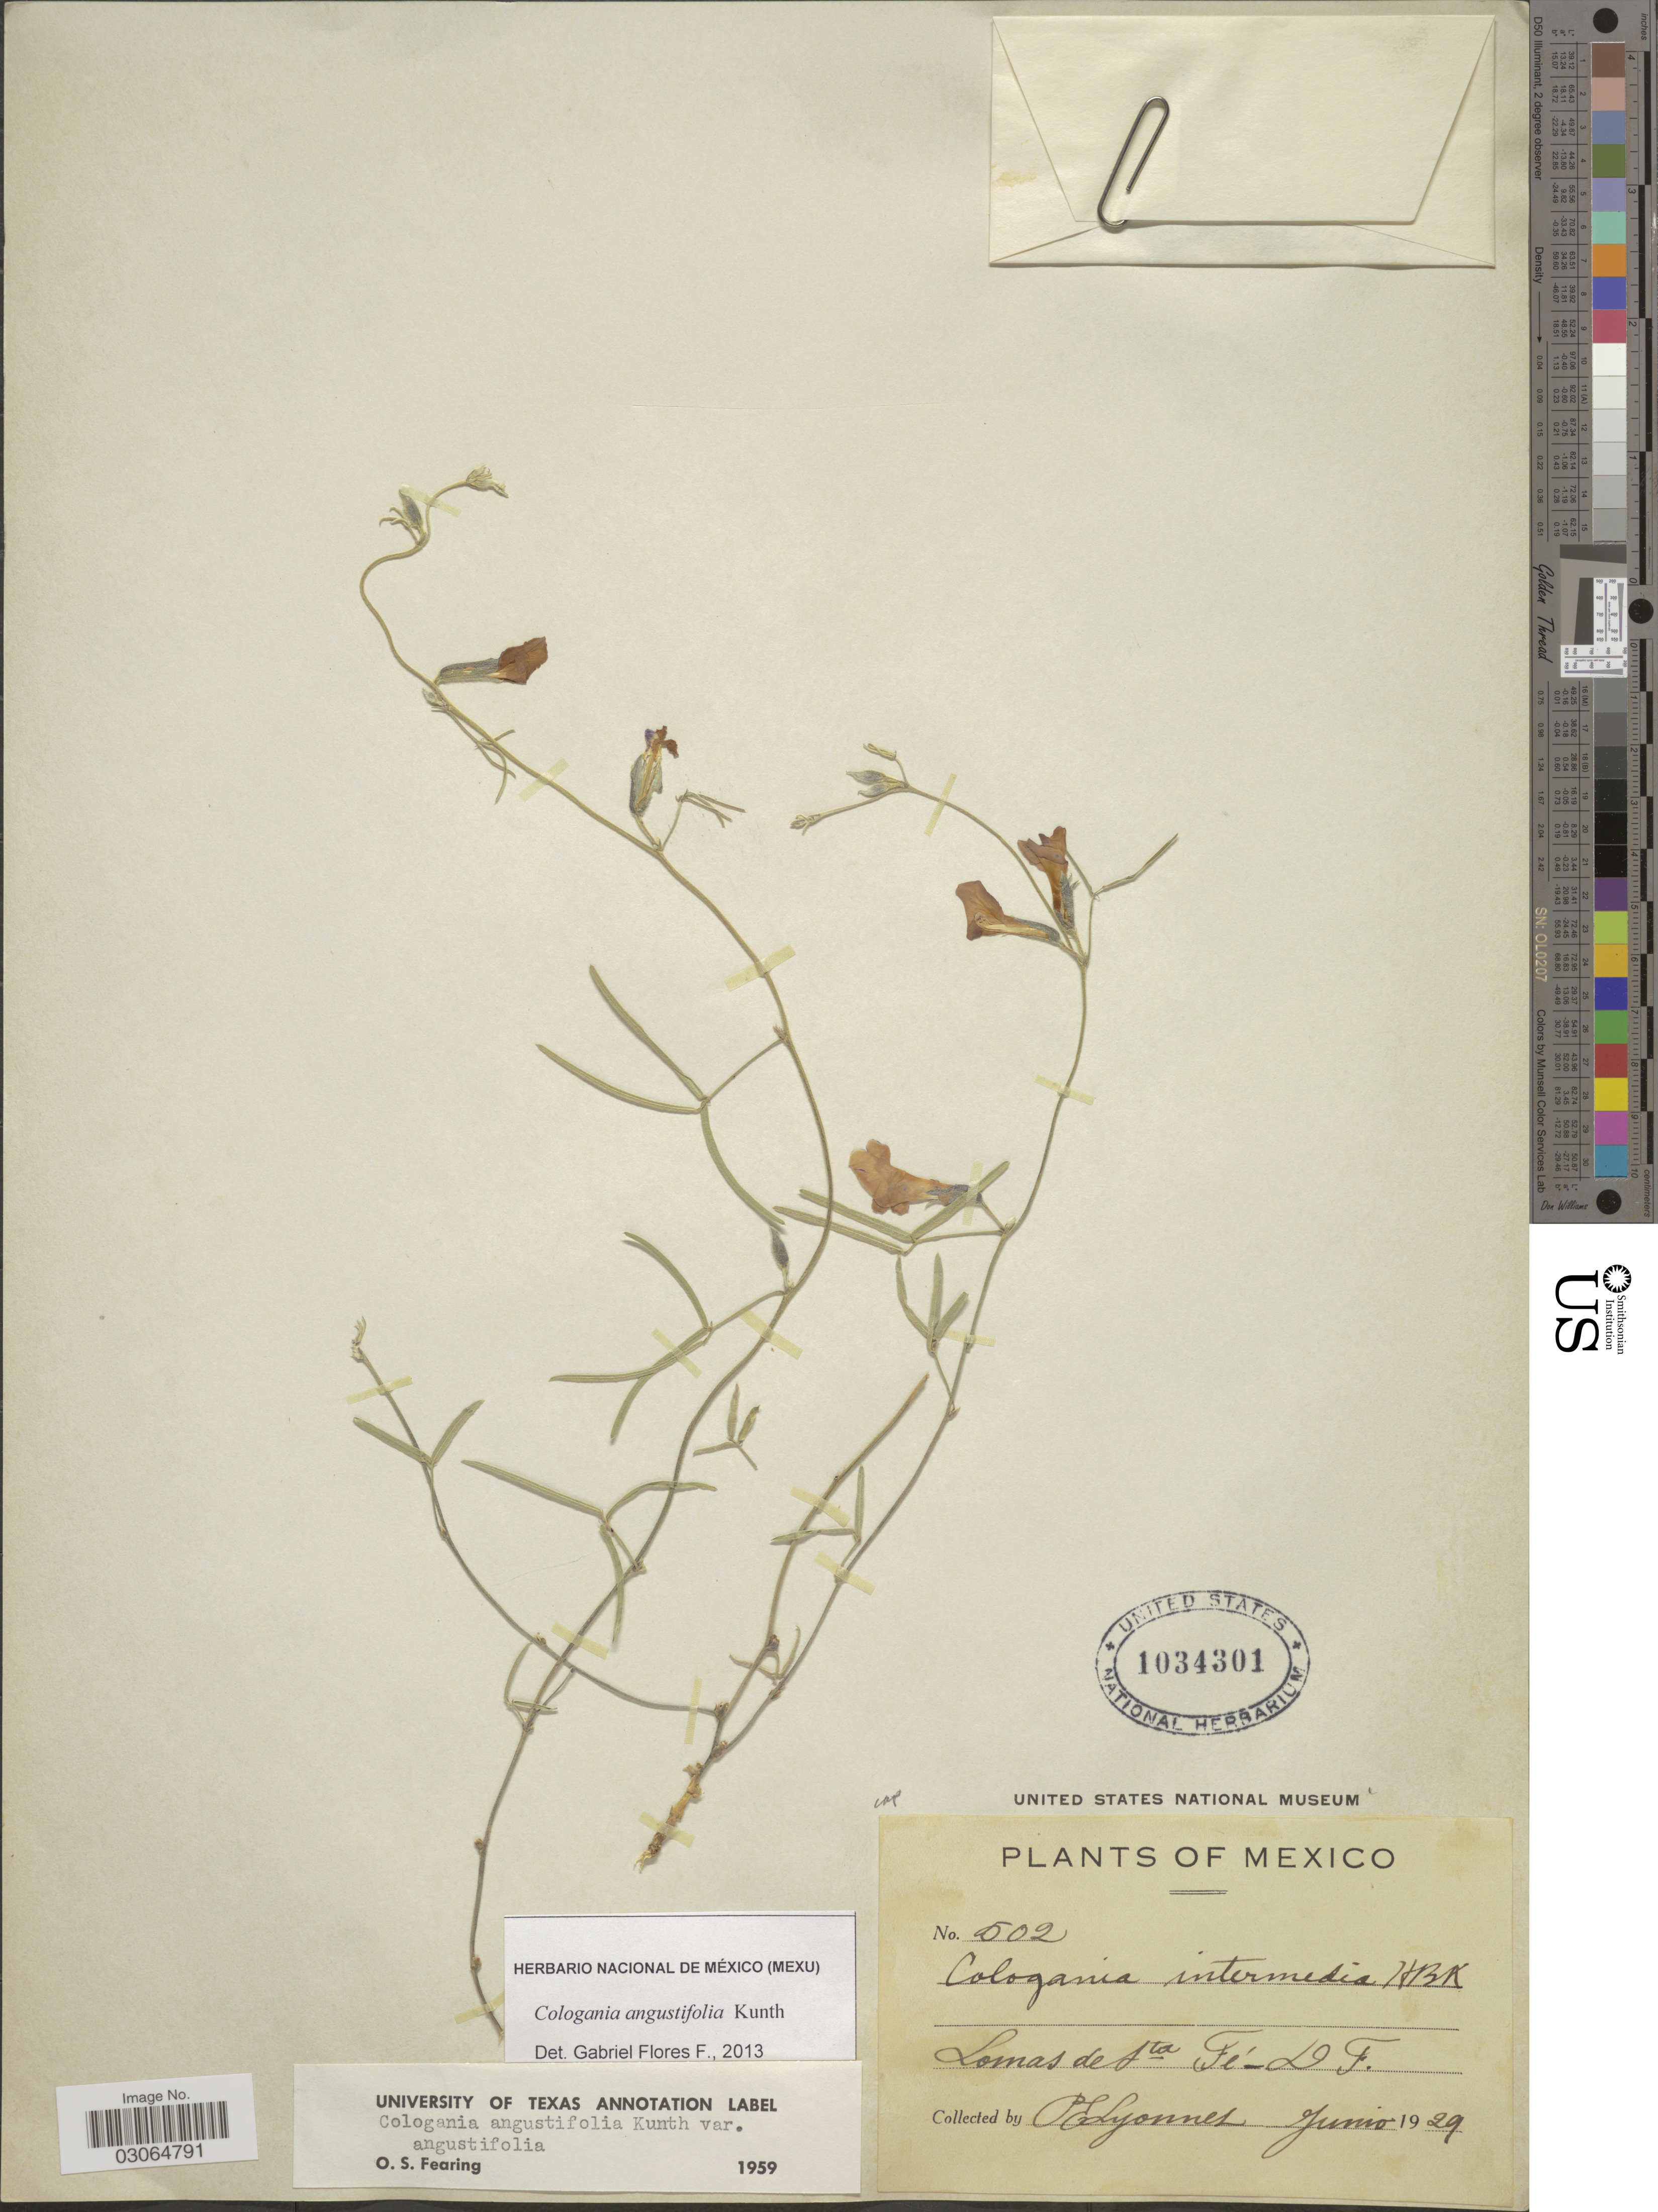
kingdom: Plantae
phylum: Tracheophyta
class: Magnoliopsida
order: Fabales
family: Fabaceae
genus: Cologania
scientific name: Cologania angustifolia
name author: Kunth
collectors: P. Lyonnet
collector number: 502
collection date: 1929-06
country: Mexico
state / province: Distrito Federal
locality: Lomas de Sta Fé - DF.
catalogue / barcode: US 1034301